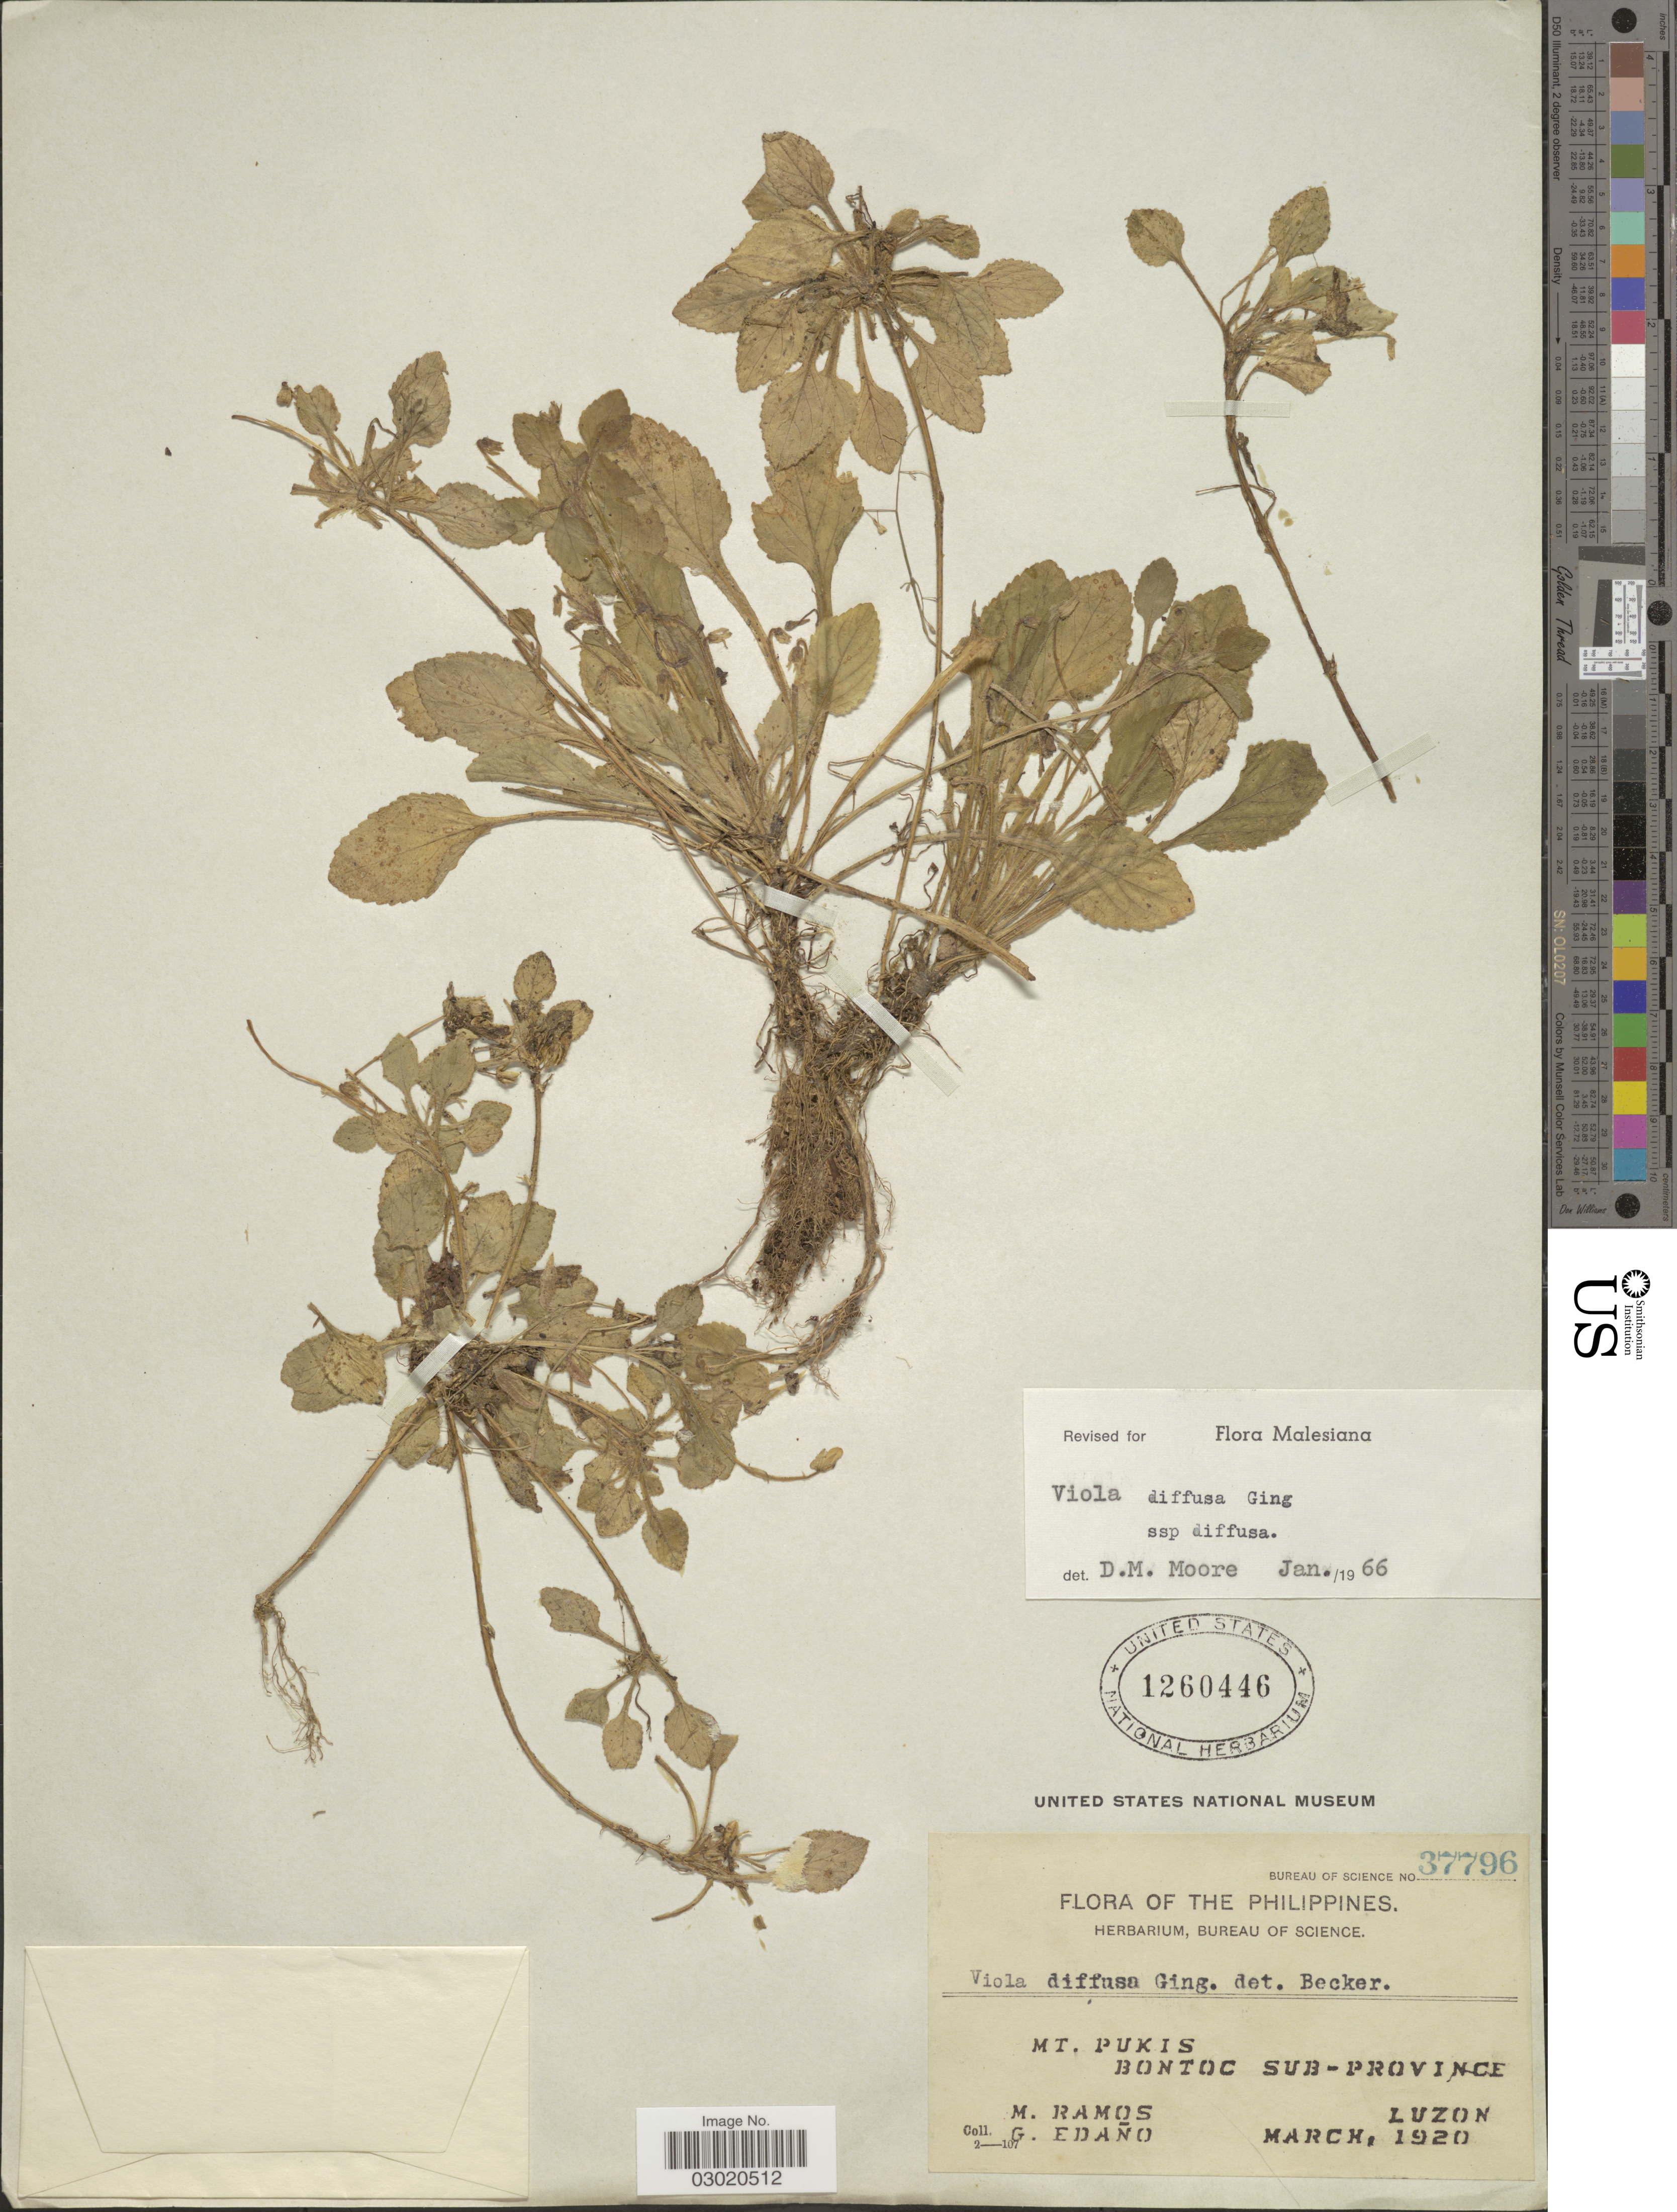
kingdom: Plantae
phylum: Tracheophyta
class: Magnoliopsida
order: Malpighiales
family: Violaceae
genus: Viola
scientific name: Viola diffusa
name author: Ging.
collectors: M. Ramos & G. Edaño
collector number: Bueau of Science 37796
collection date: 1920-03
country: Philippines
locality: Mt. Pukis, Bontoc Sub-Province, Luzon.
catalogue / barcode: US 1260446